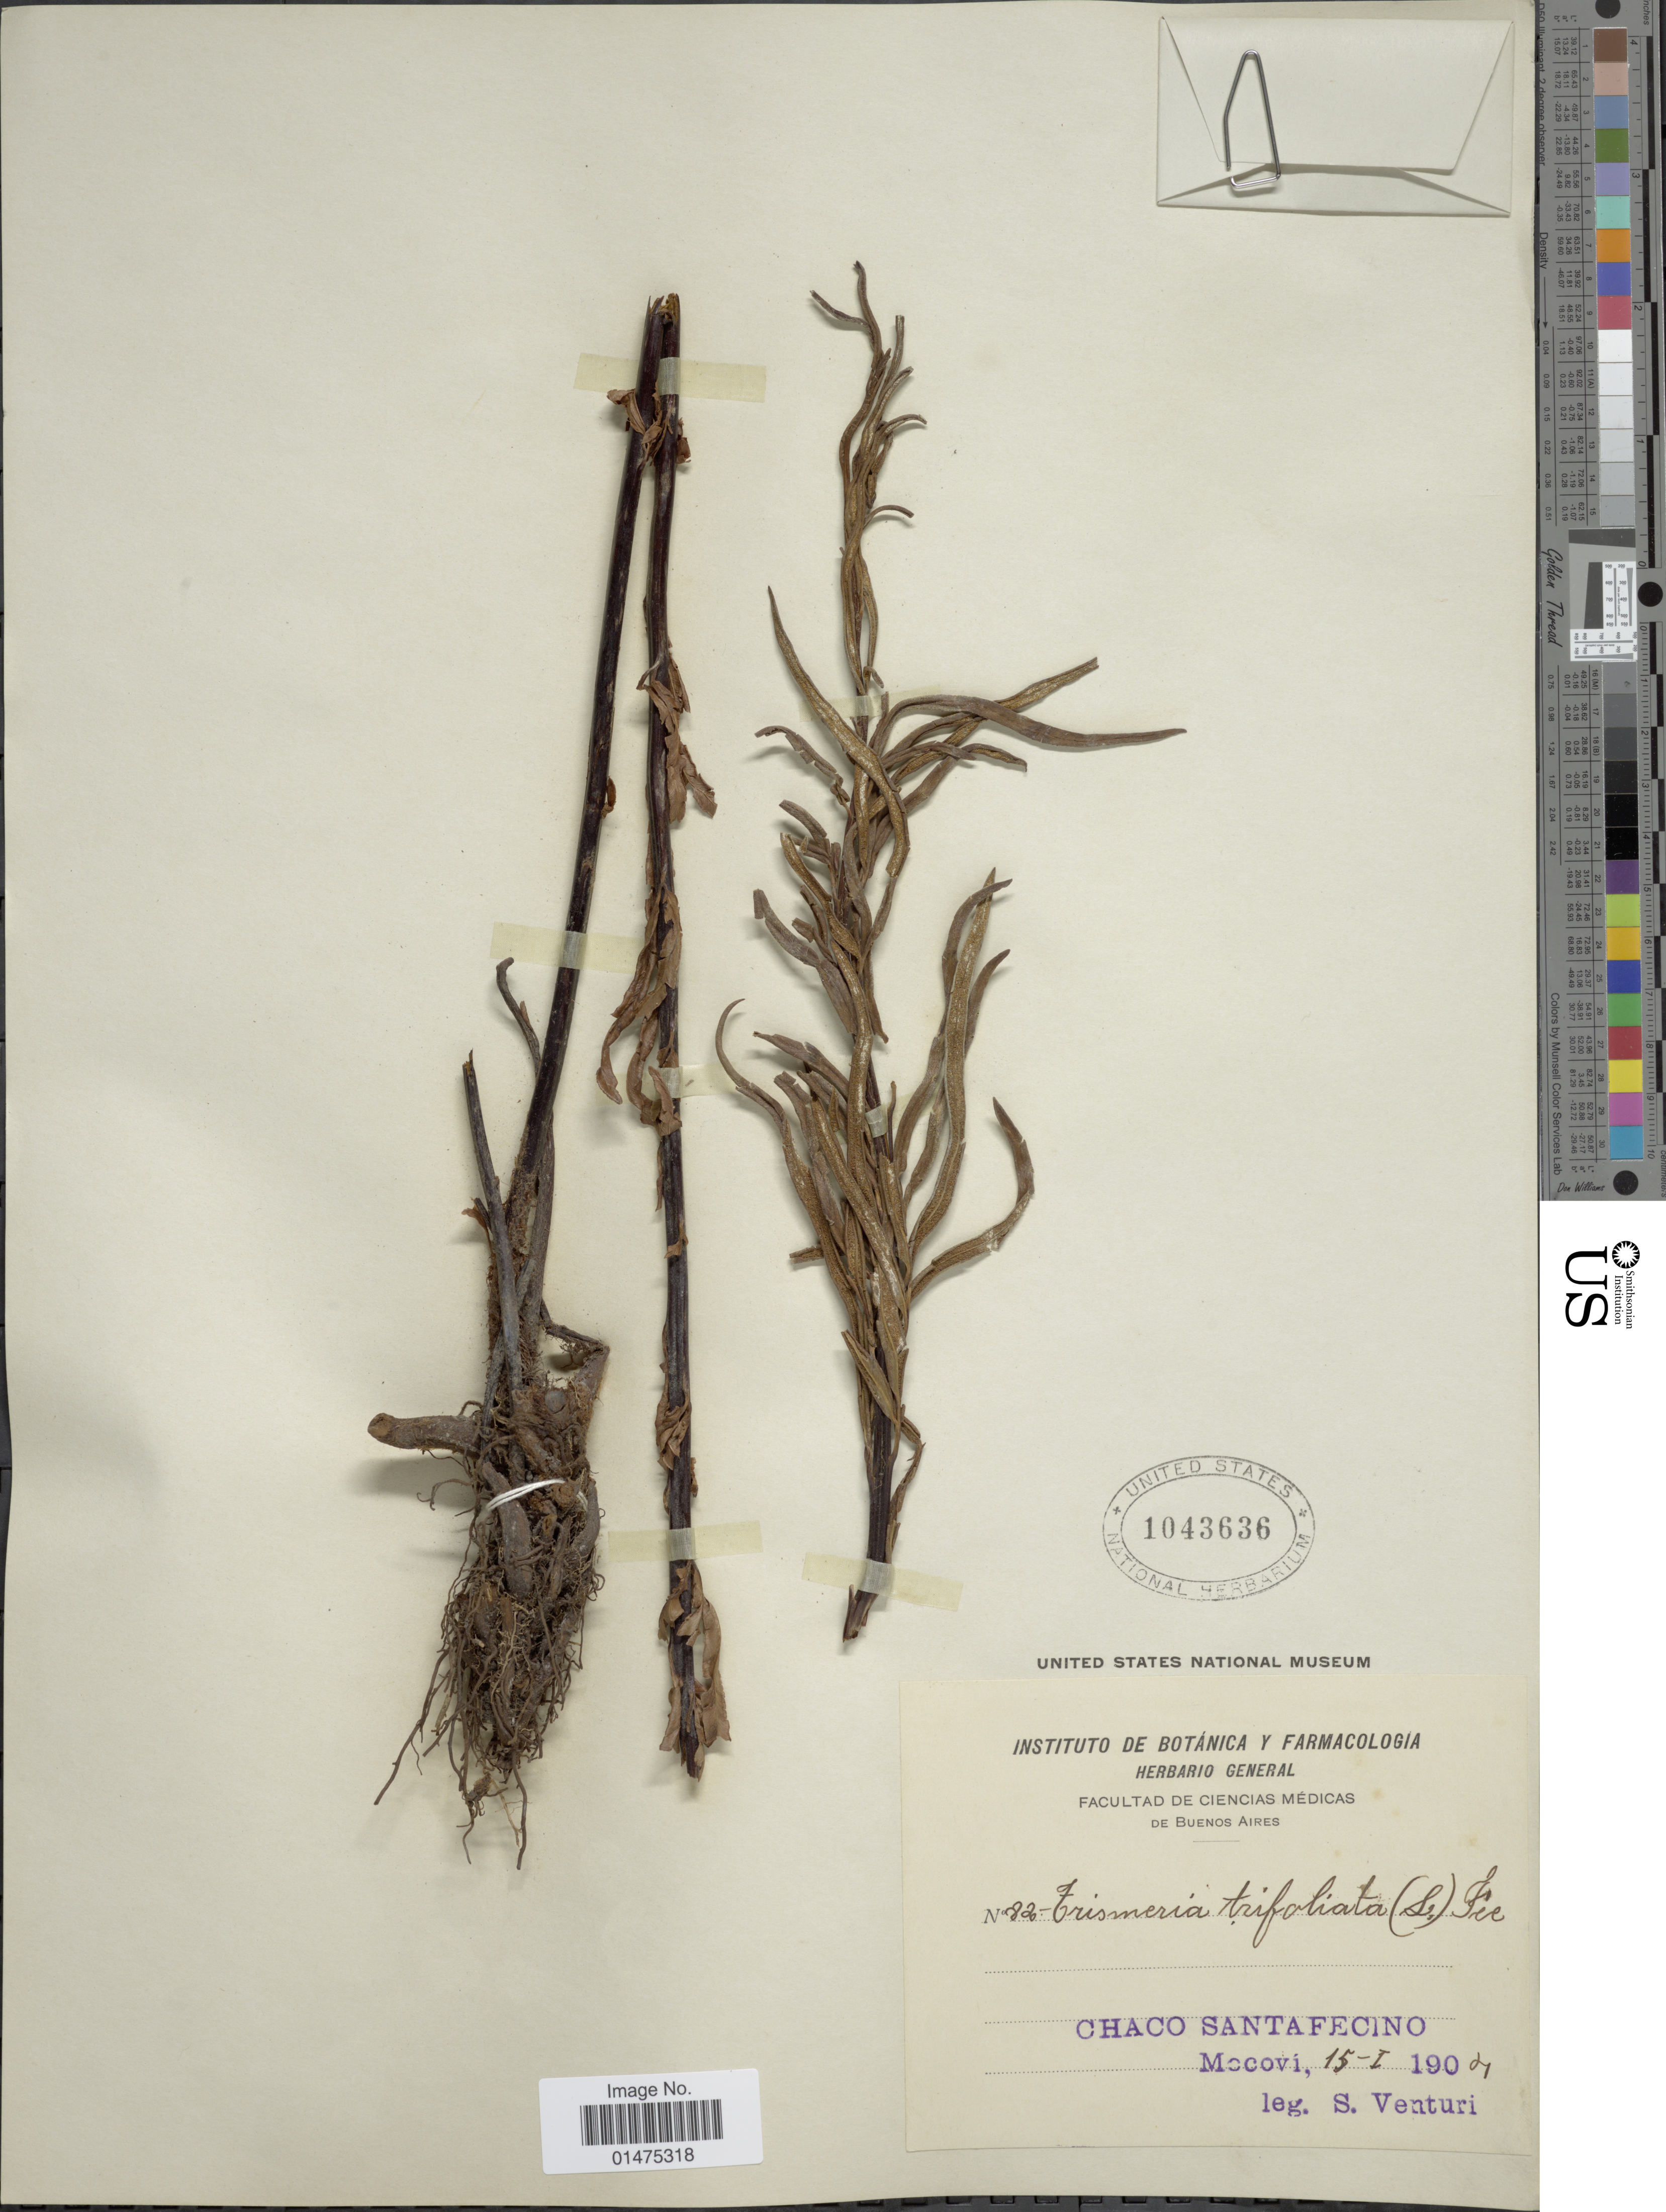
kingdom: Plantae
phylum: Tracheophyta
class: Polypodiopsida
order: Polypodiales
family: Pteridaceae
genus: Pityrogramma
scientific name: Pityrogramma trifoliata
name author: (L.) R.M. Tryon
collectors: S. Venturi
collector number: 82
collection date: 1904-01-15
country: Argentina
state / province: Buenos Aires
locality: Chaco Santafecino, Mocoví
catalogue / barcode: US 1043636